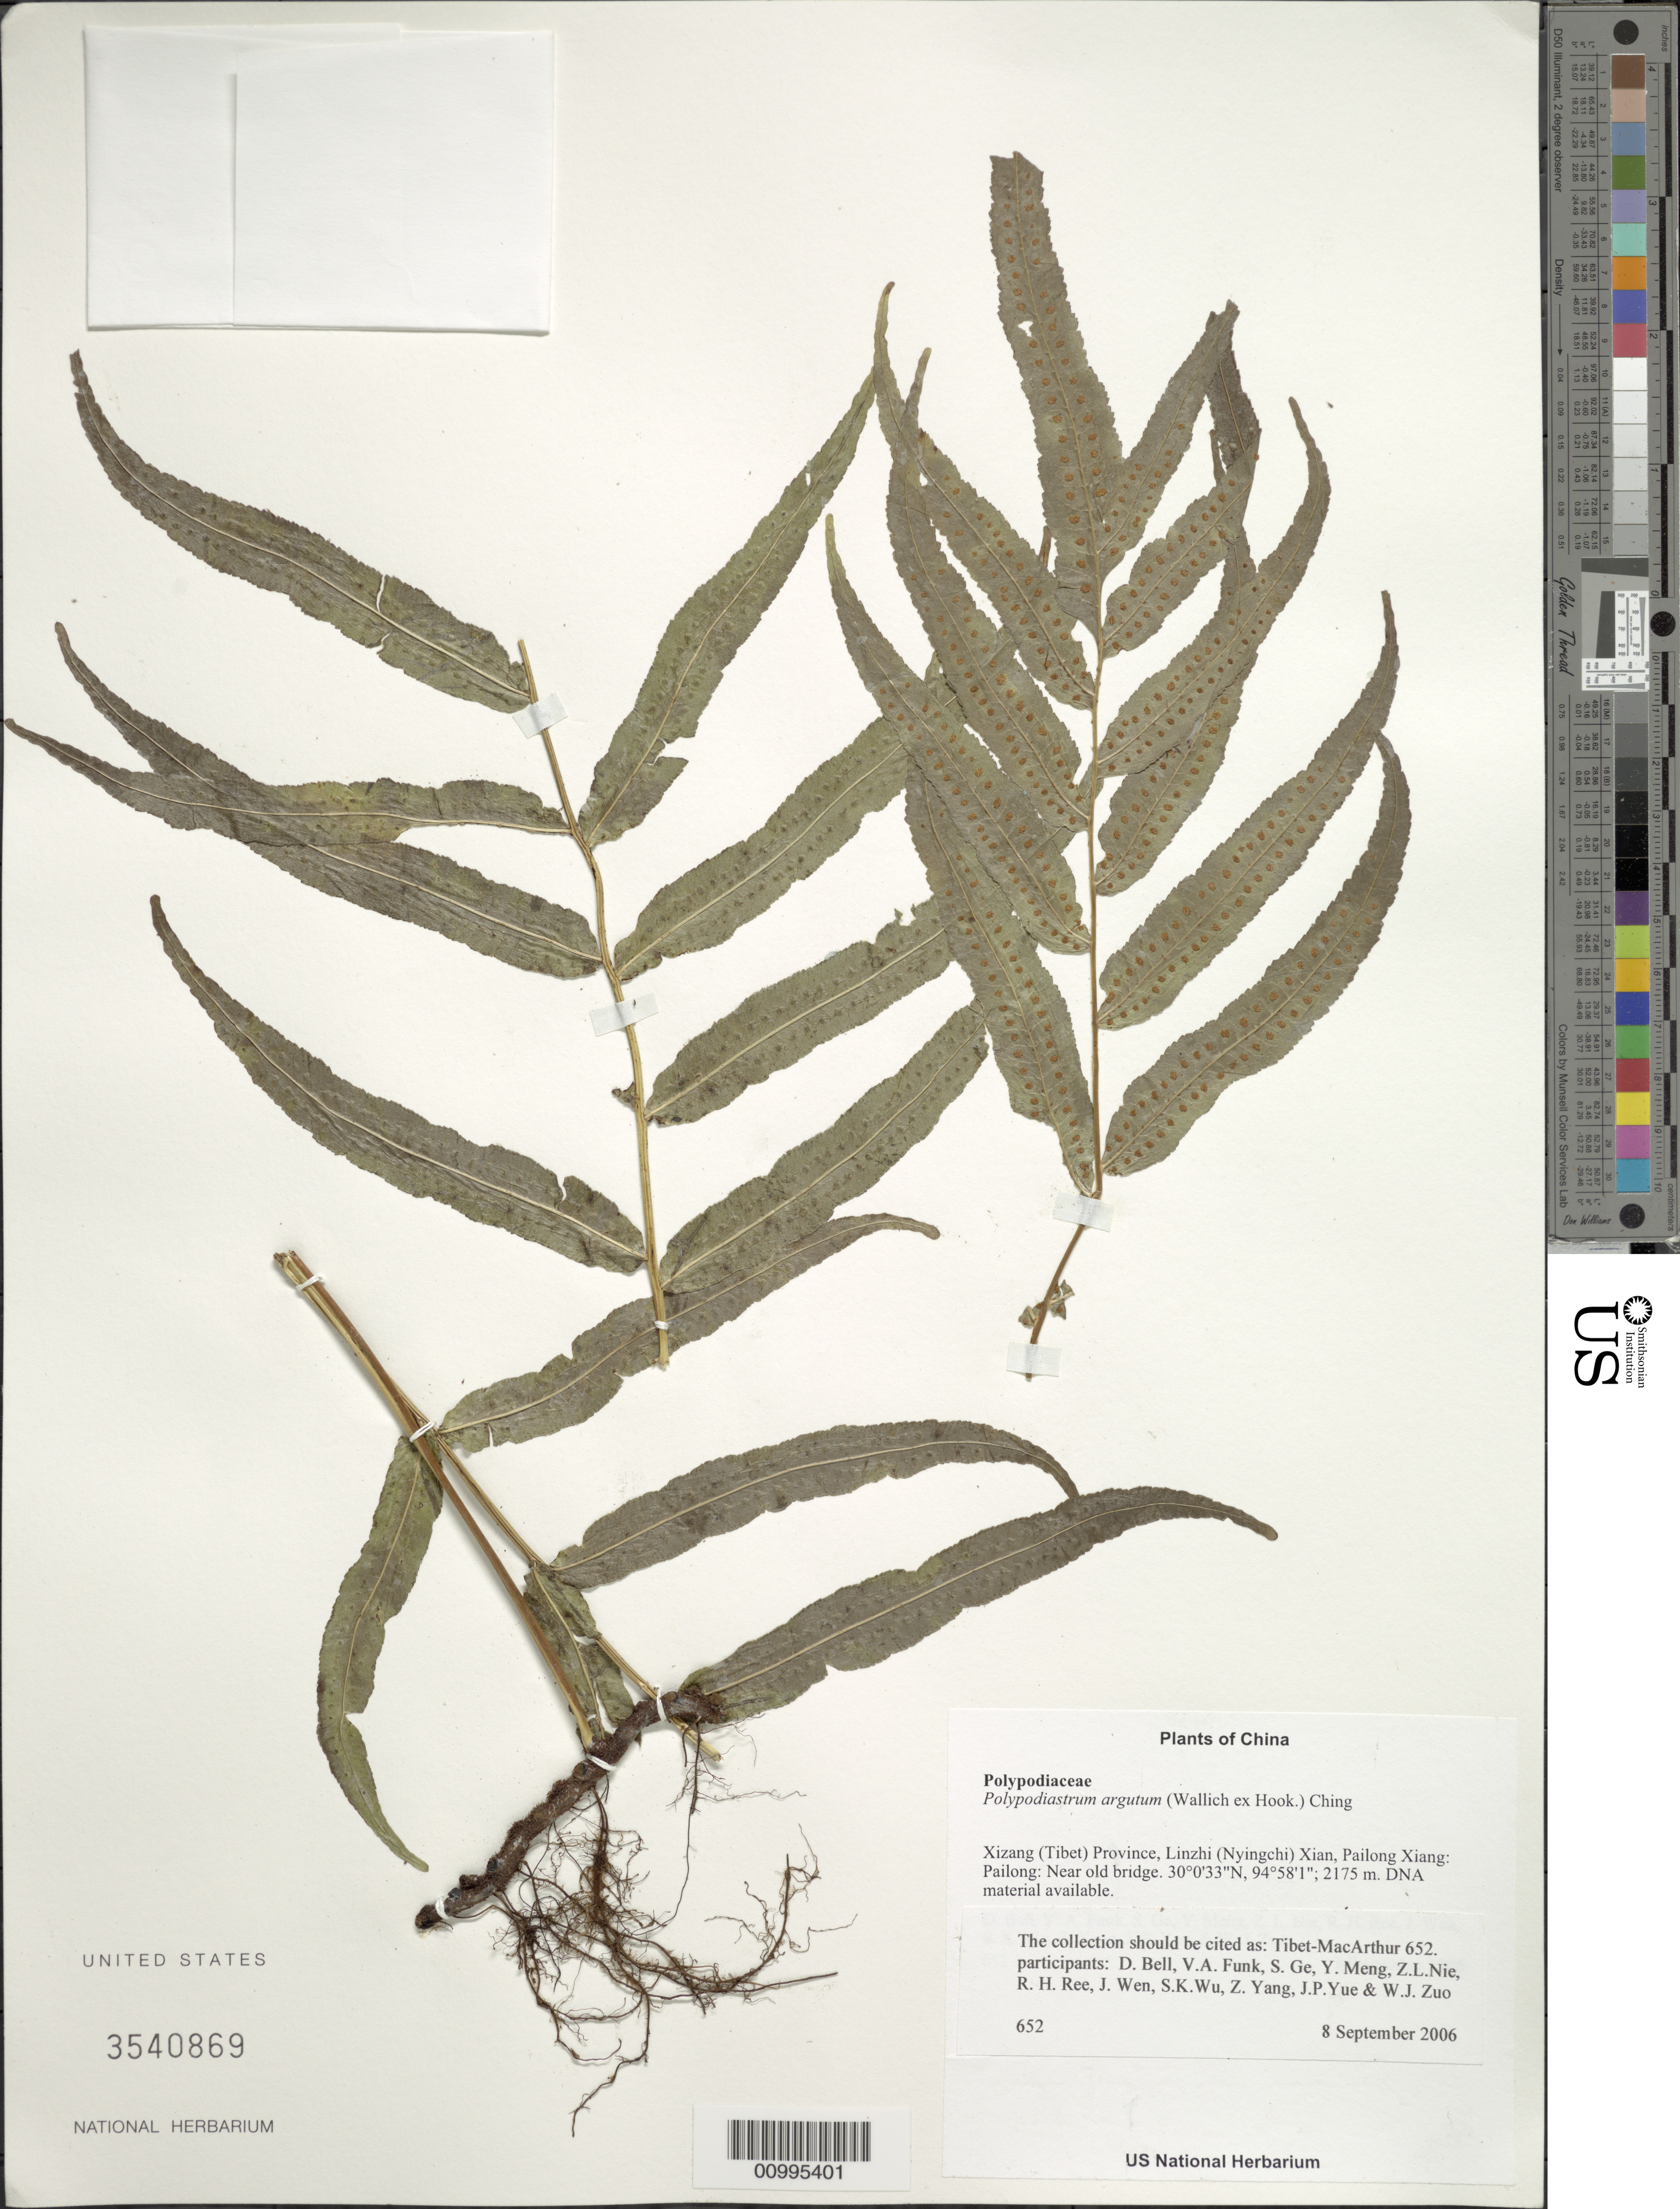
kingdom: Plantae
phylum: Tracheophyta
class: Polypodiopsida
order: Polypodiales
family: Polypodiaceae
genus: Goniophlebium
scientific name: Goniophlebium argutum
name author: (Wall. ex Hook.) J. Sm.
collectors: Tibet-MacArthur, D. A. Bell, V. Funk, S. Ge, Y. Meng, Z. Nie, R. Ree, J. Wen, S. K. Wu, Z. Yang, J. Yue & W. Zuo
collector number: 652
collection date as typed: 08 Sep 2006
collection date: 2006-09-08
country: China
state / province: Xizang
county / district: Linzhi (Nyingchi) Xian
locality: Pailong Xiang: Pailong. Near old bridge.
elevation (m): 2175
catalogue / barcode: US 3540869